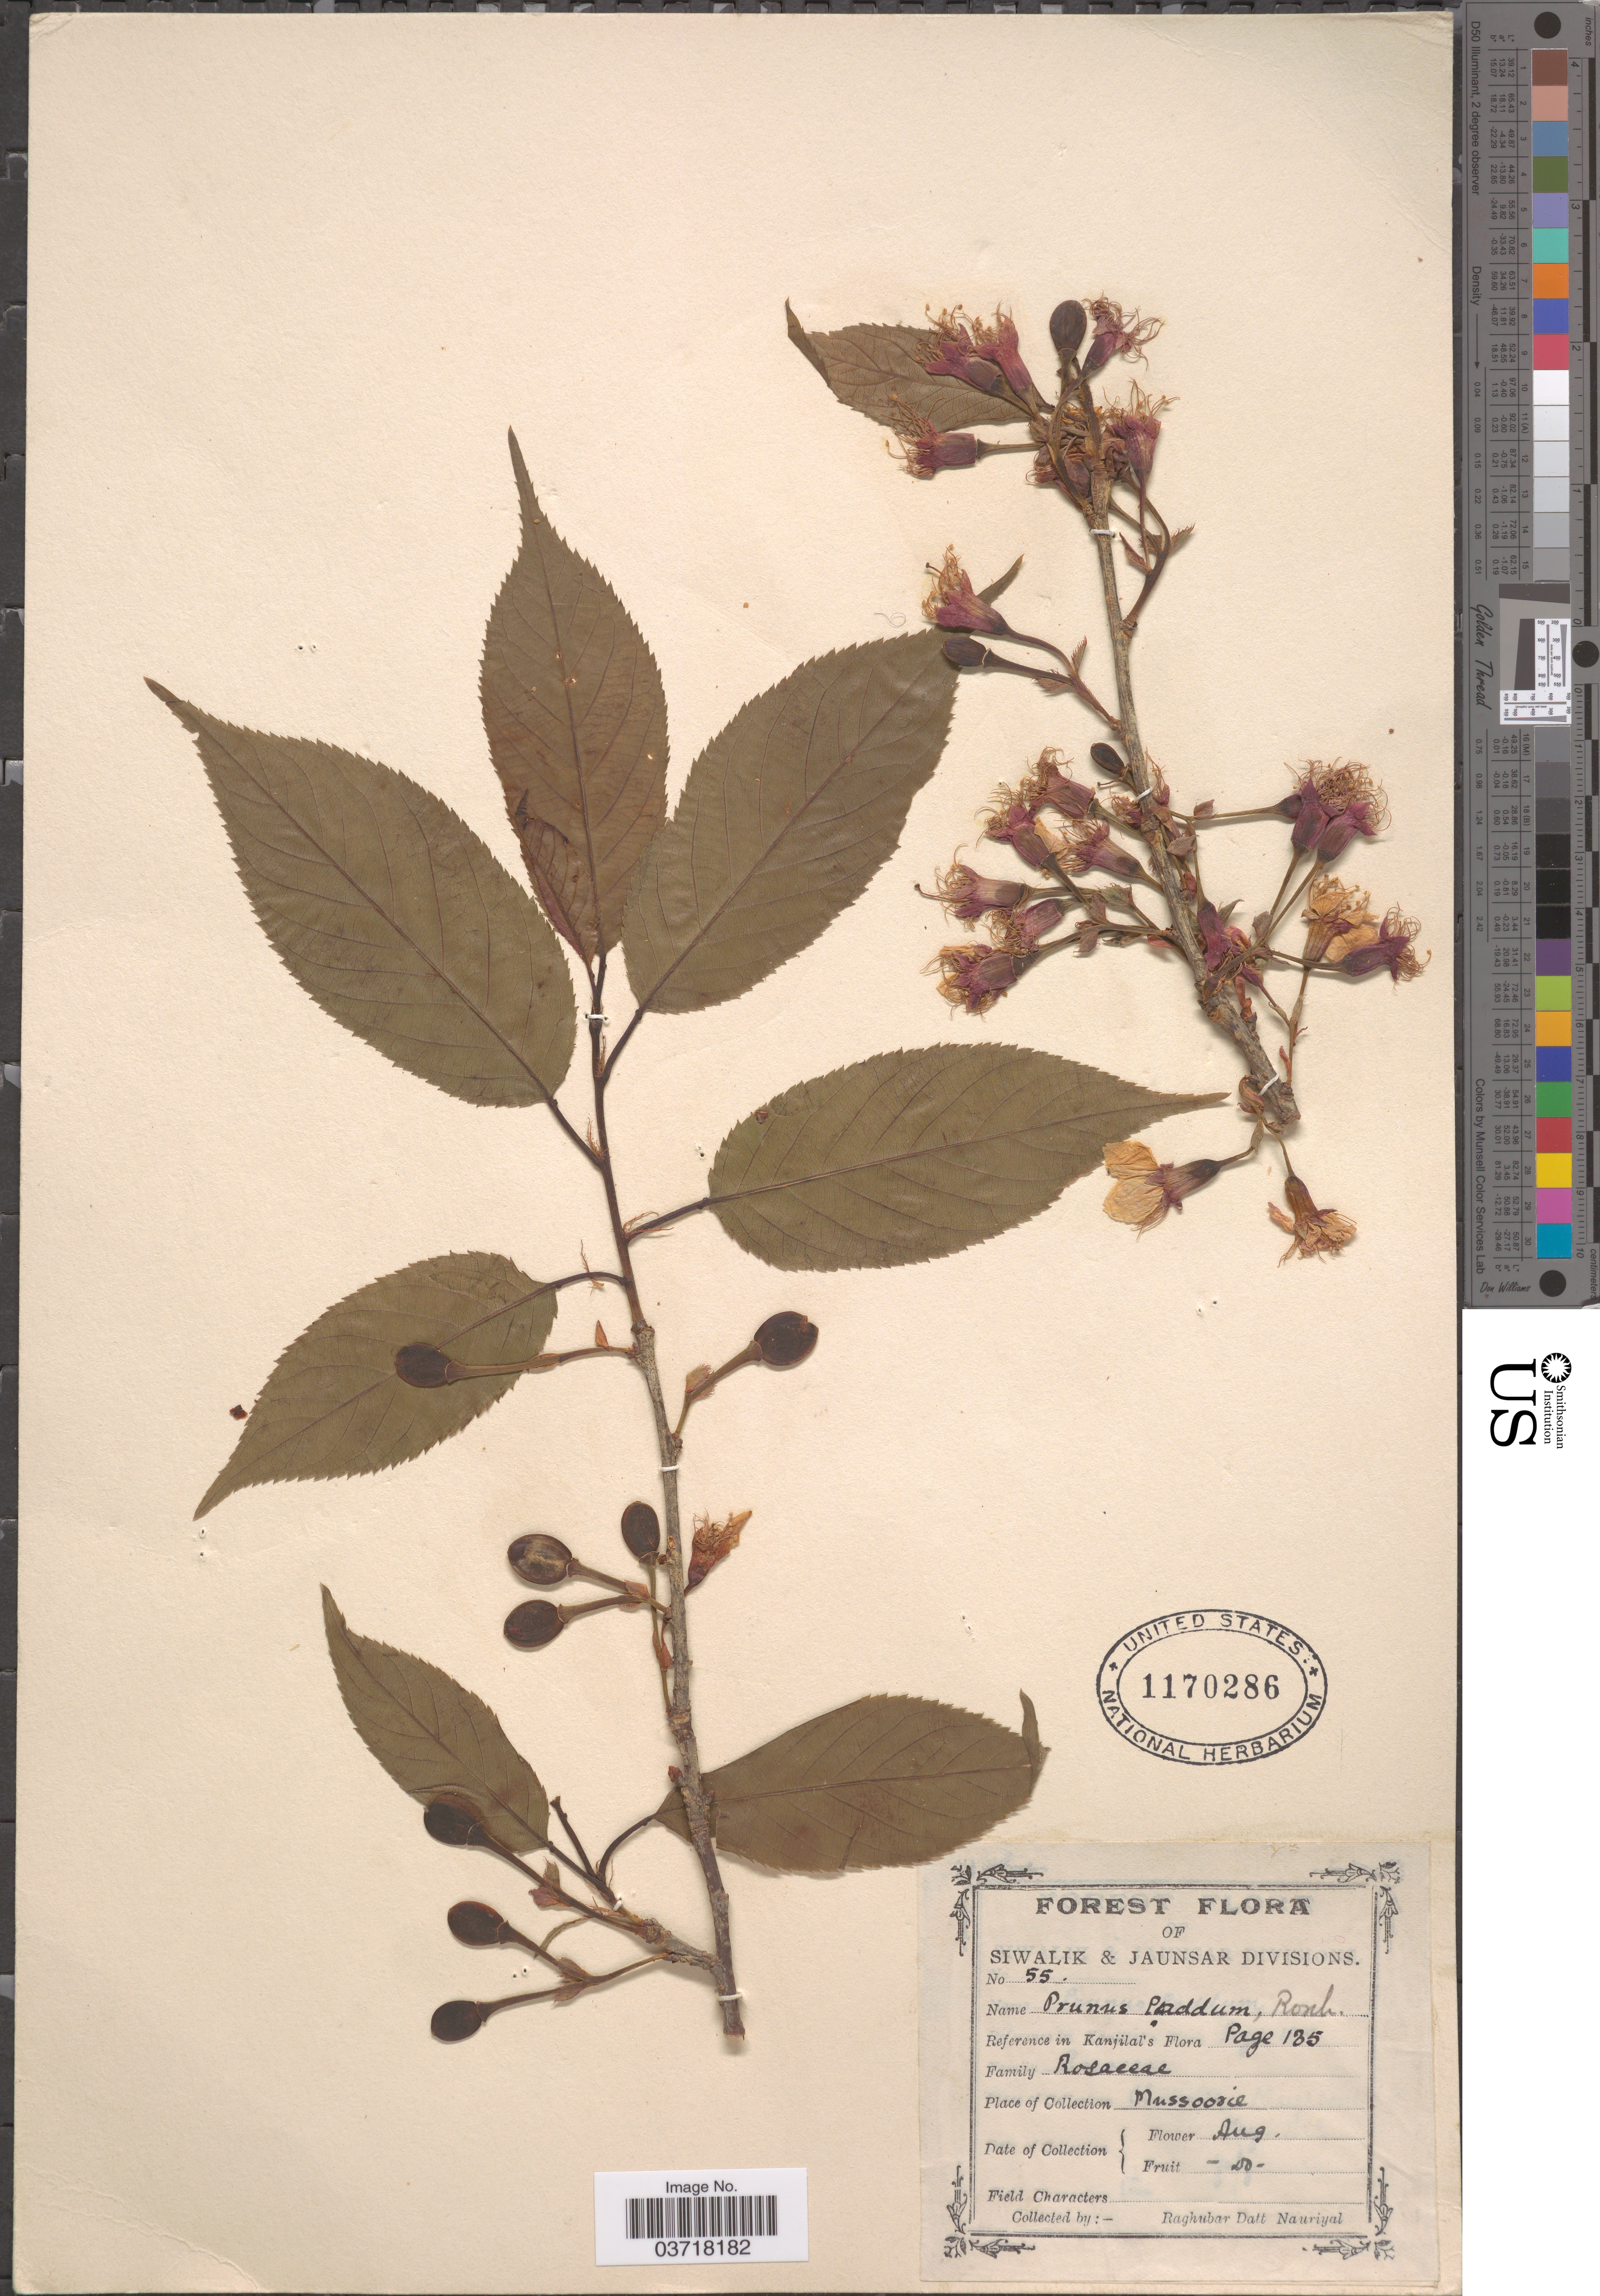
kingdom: Plantae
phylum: Tracheophyta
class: Magnoliopsida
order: Rosales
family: Rosaceae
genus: Prunus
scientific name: Prunus puddum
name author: Stokes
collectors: R. D. Nauriyal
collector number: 55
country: India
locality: Siwalik & Jaunsar Divisions. Mussoorie.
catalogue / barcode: US 1170286